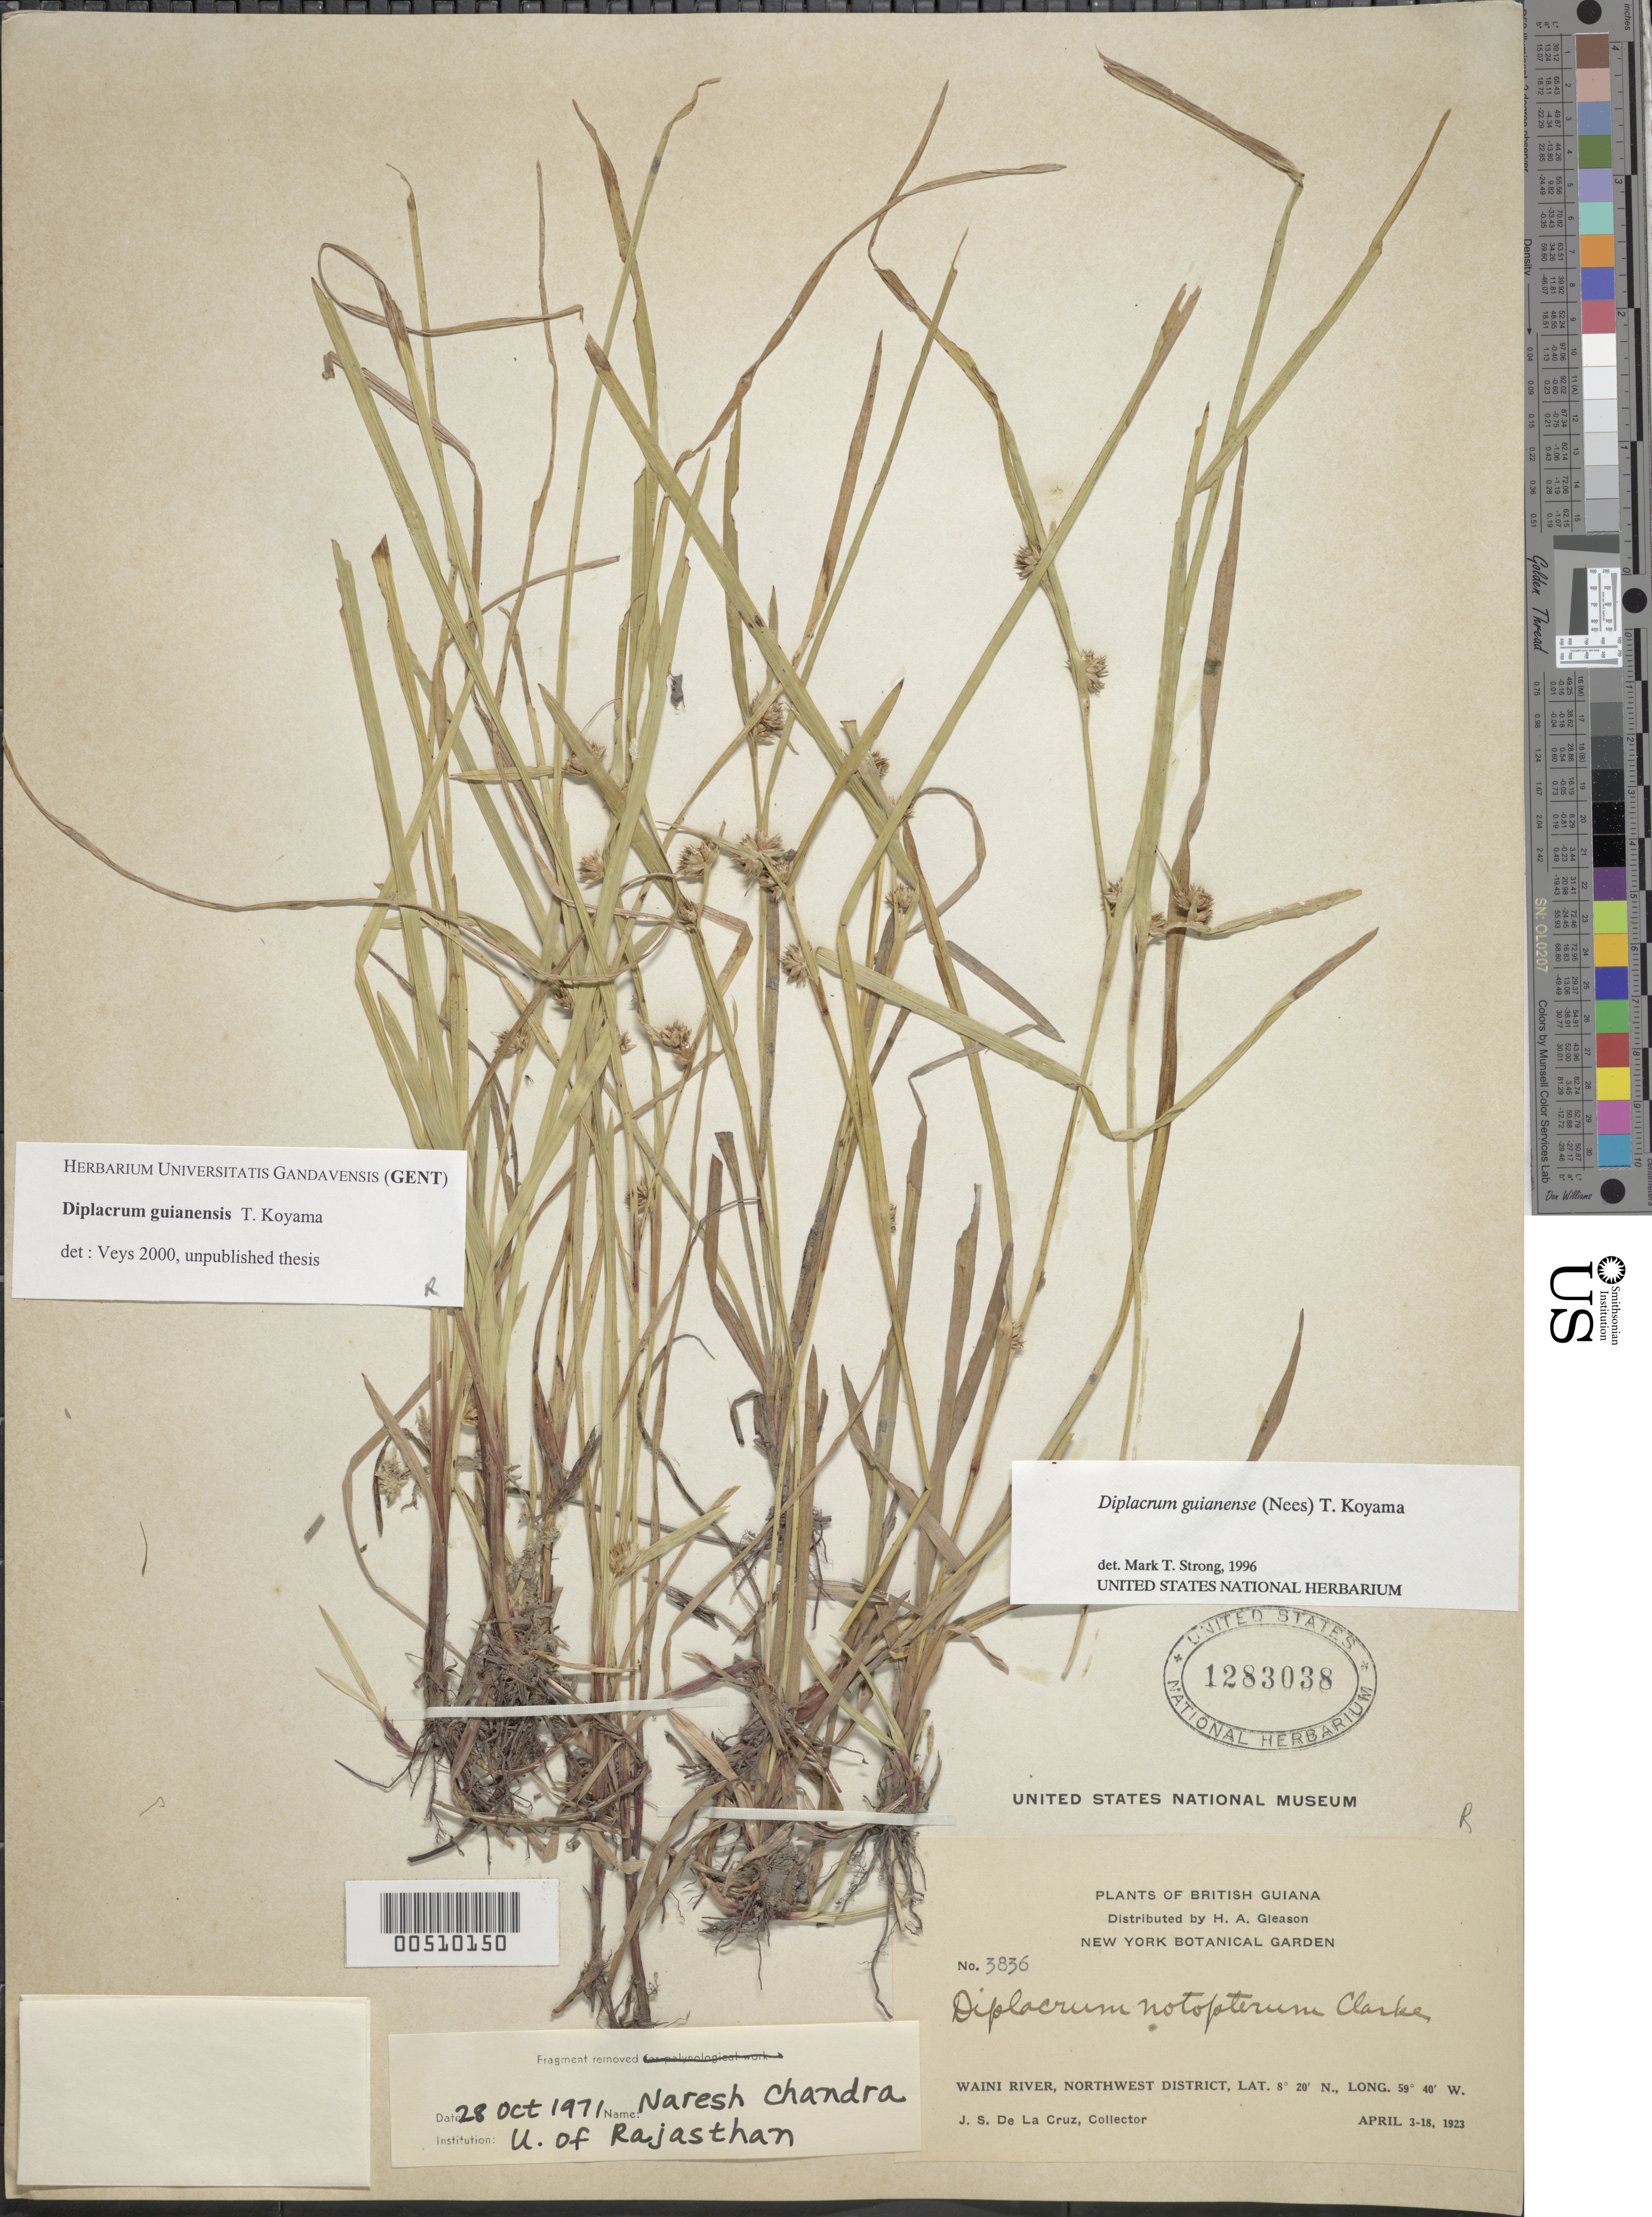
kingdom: Plantae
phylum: Tracheophyta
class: Liliopsida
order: Poales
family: Cyperaceae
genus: Diplacrum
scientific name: Diplacrum guianense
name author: (Nees) T. Koyama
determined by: Strong, M. T., (US), Smithsonian Institution - National Museum of Natural History (UNITED STATES)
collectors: J. S. de la Cruz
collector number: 3836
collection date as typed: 03 Apr 1923 to 18 Apr 1923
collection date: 1923-04-03/1923-04-18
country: Guyana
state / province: Barima-Waini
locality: Waini River. [In former Northwest Region.]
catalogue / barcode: US 1283038